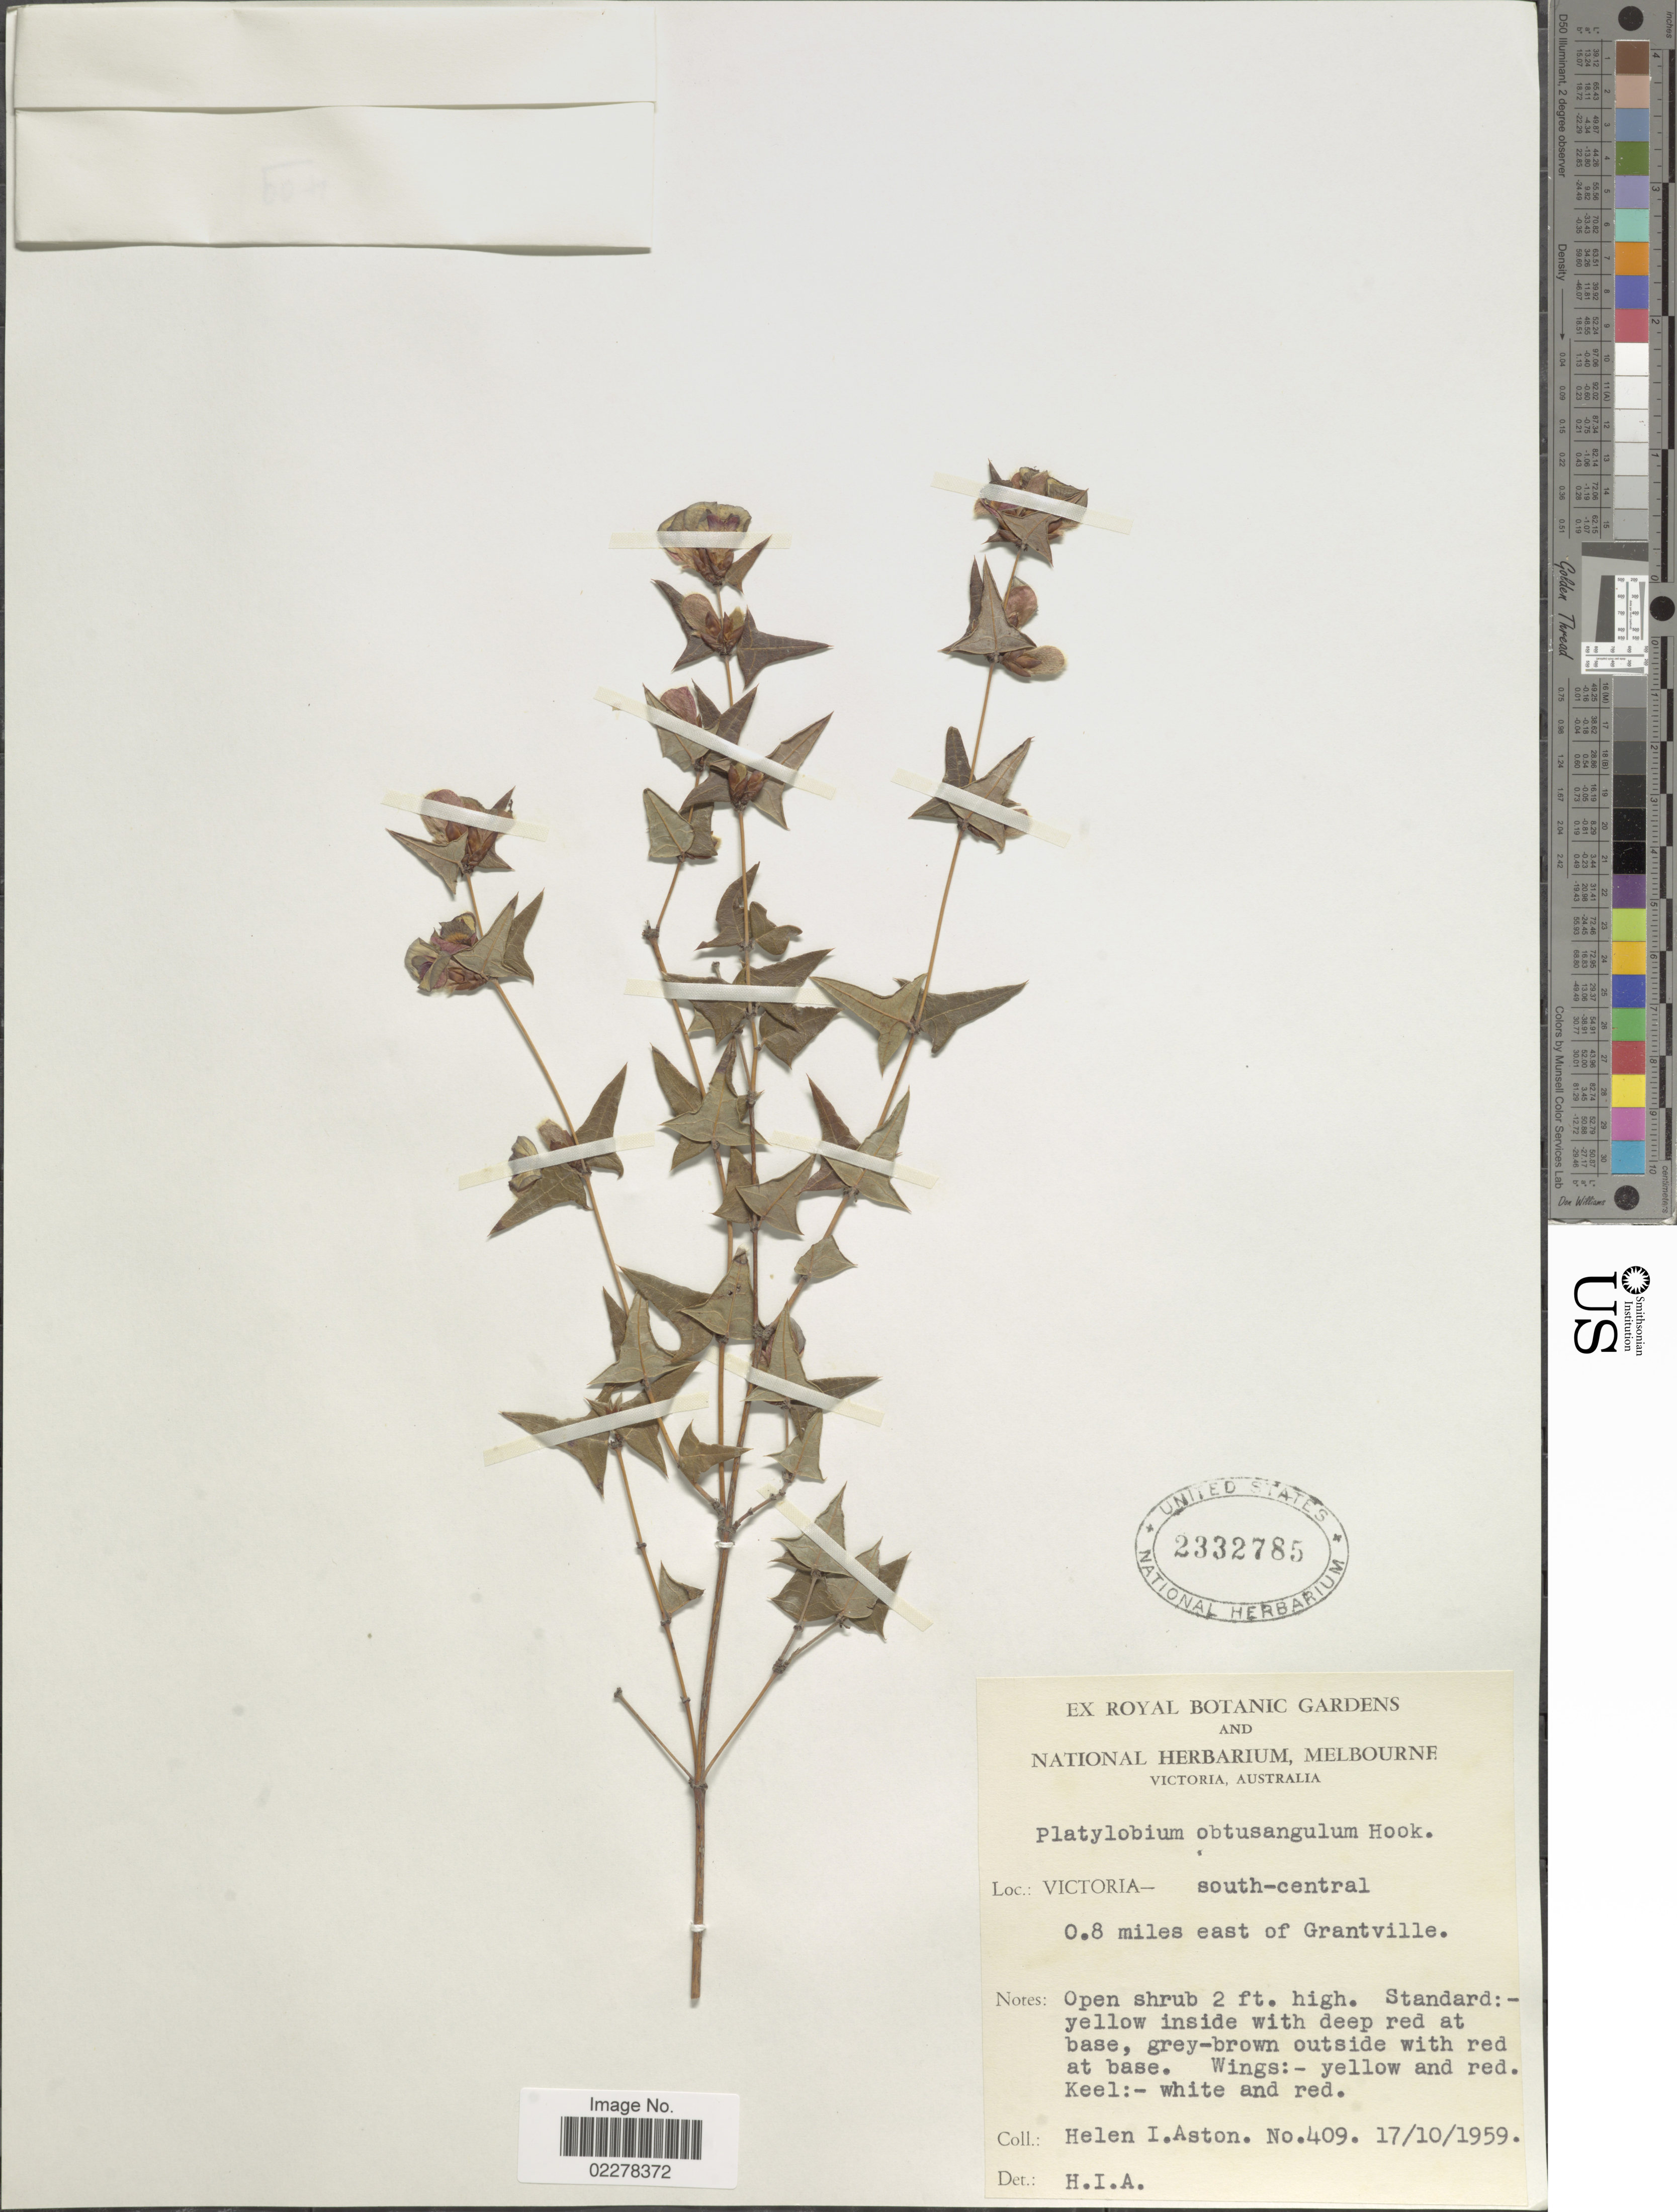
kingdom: Plantae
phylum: Tracheophyta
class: Magnoliopsida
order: Fabales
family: Fabaceae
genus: Platylobium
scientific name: Platylobium obtusangulum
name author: Hook.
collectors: H. I. Aston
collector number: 409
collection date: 1959-10-17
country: Australia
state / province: Victoria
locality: Victoria - south-central. 0.8 miles east of Grantville.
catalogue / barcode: US 2332785